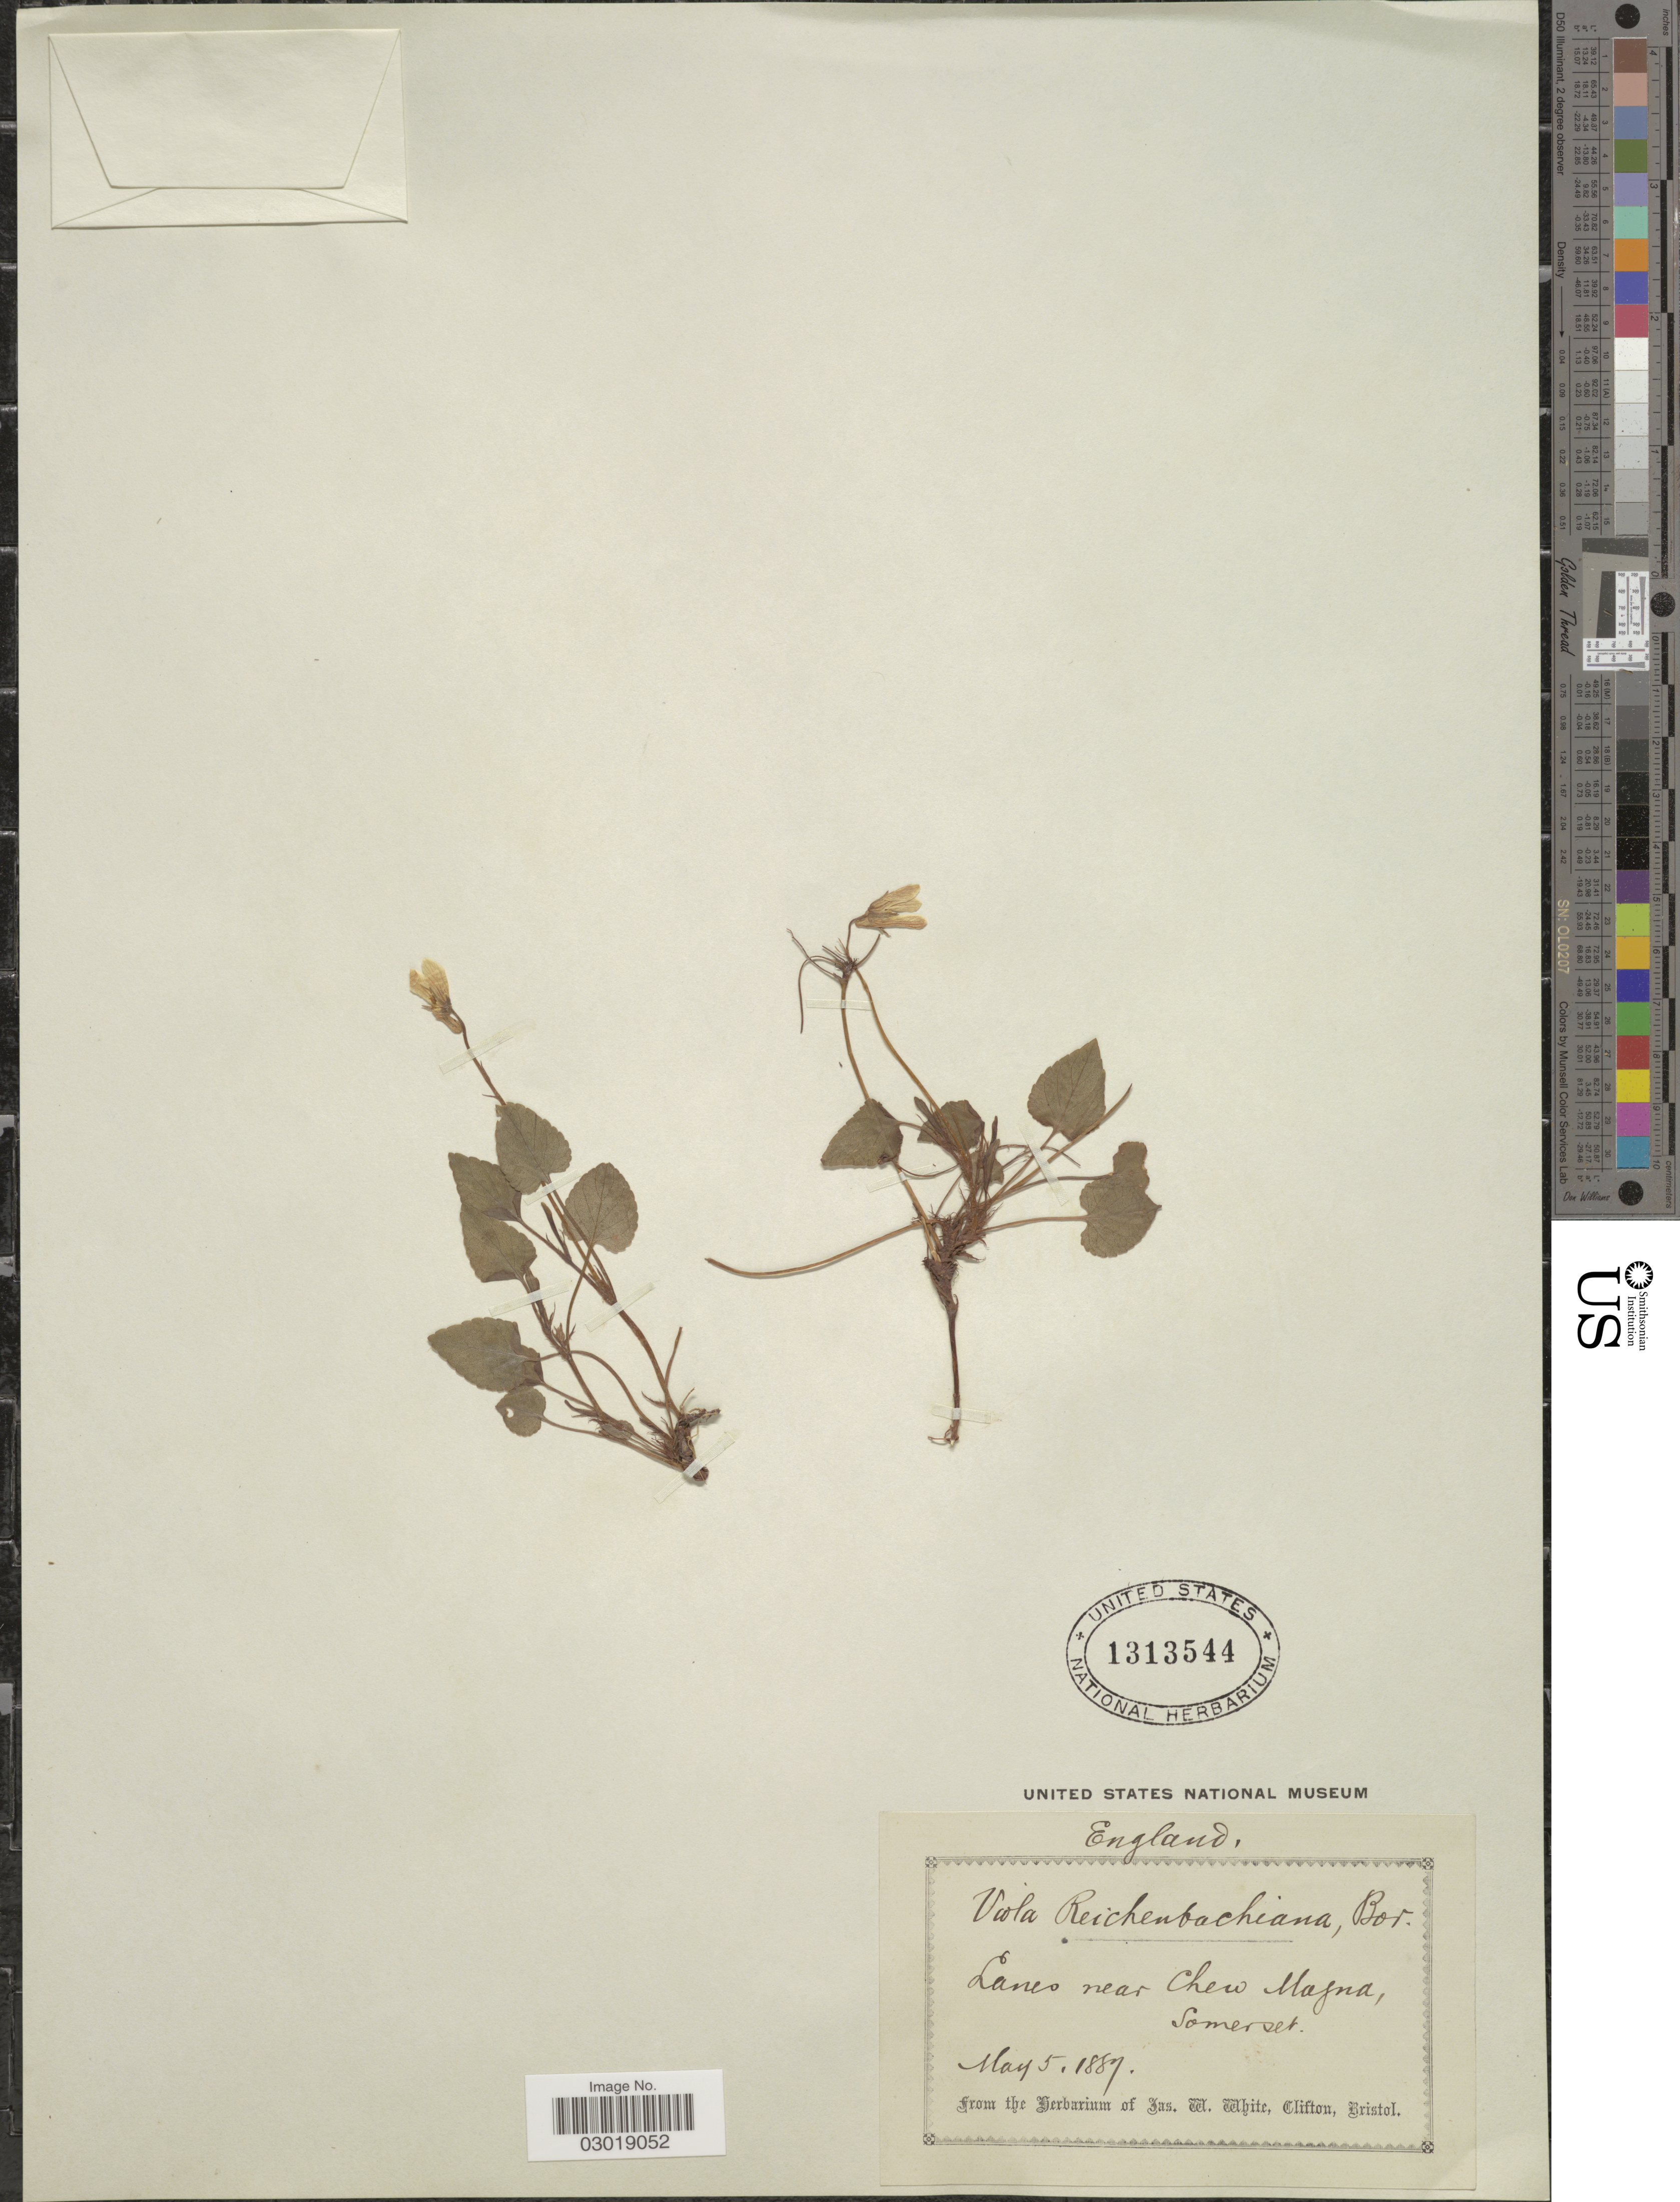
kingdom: Plantae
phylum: Tracheophyta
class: Magnoliopsida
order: Malpighiales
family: Violaceae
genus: Viola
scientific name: Viola reichenbachiana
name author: Jord. ex Boreau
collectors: Ex herb. Jas. W. White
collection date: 1887-05-05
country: United Kingdom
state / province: England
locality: Lanes near Chew Magna, Somerset.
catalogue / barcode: US 1313544